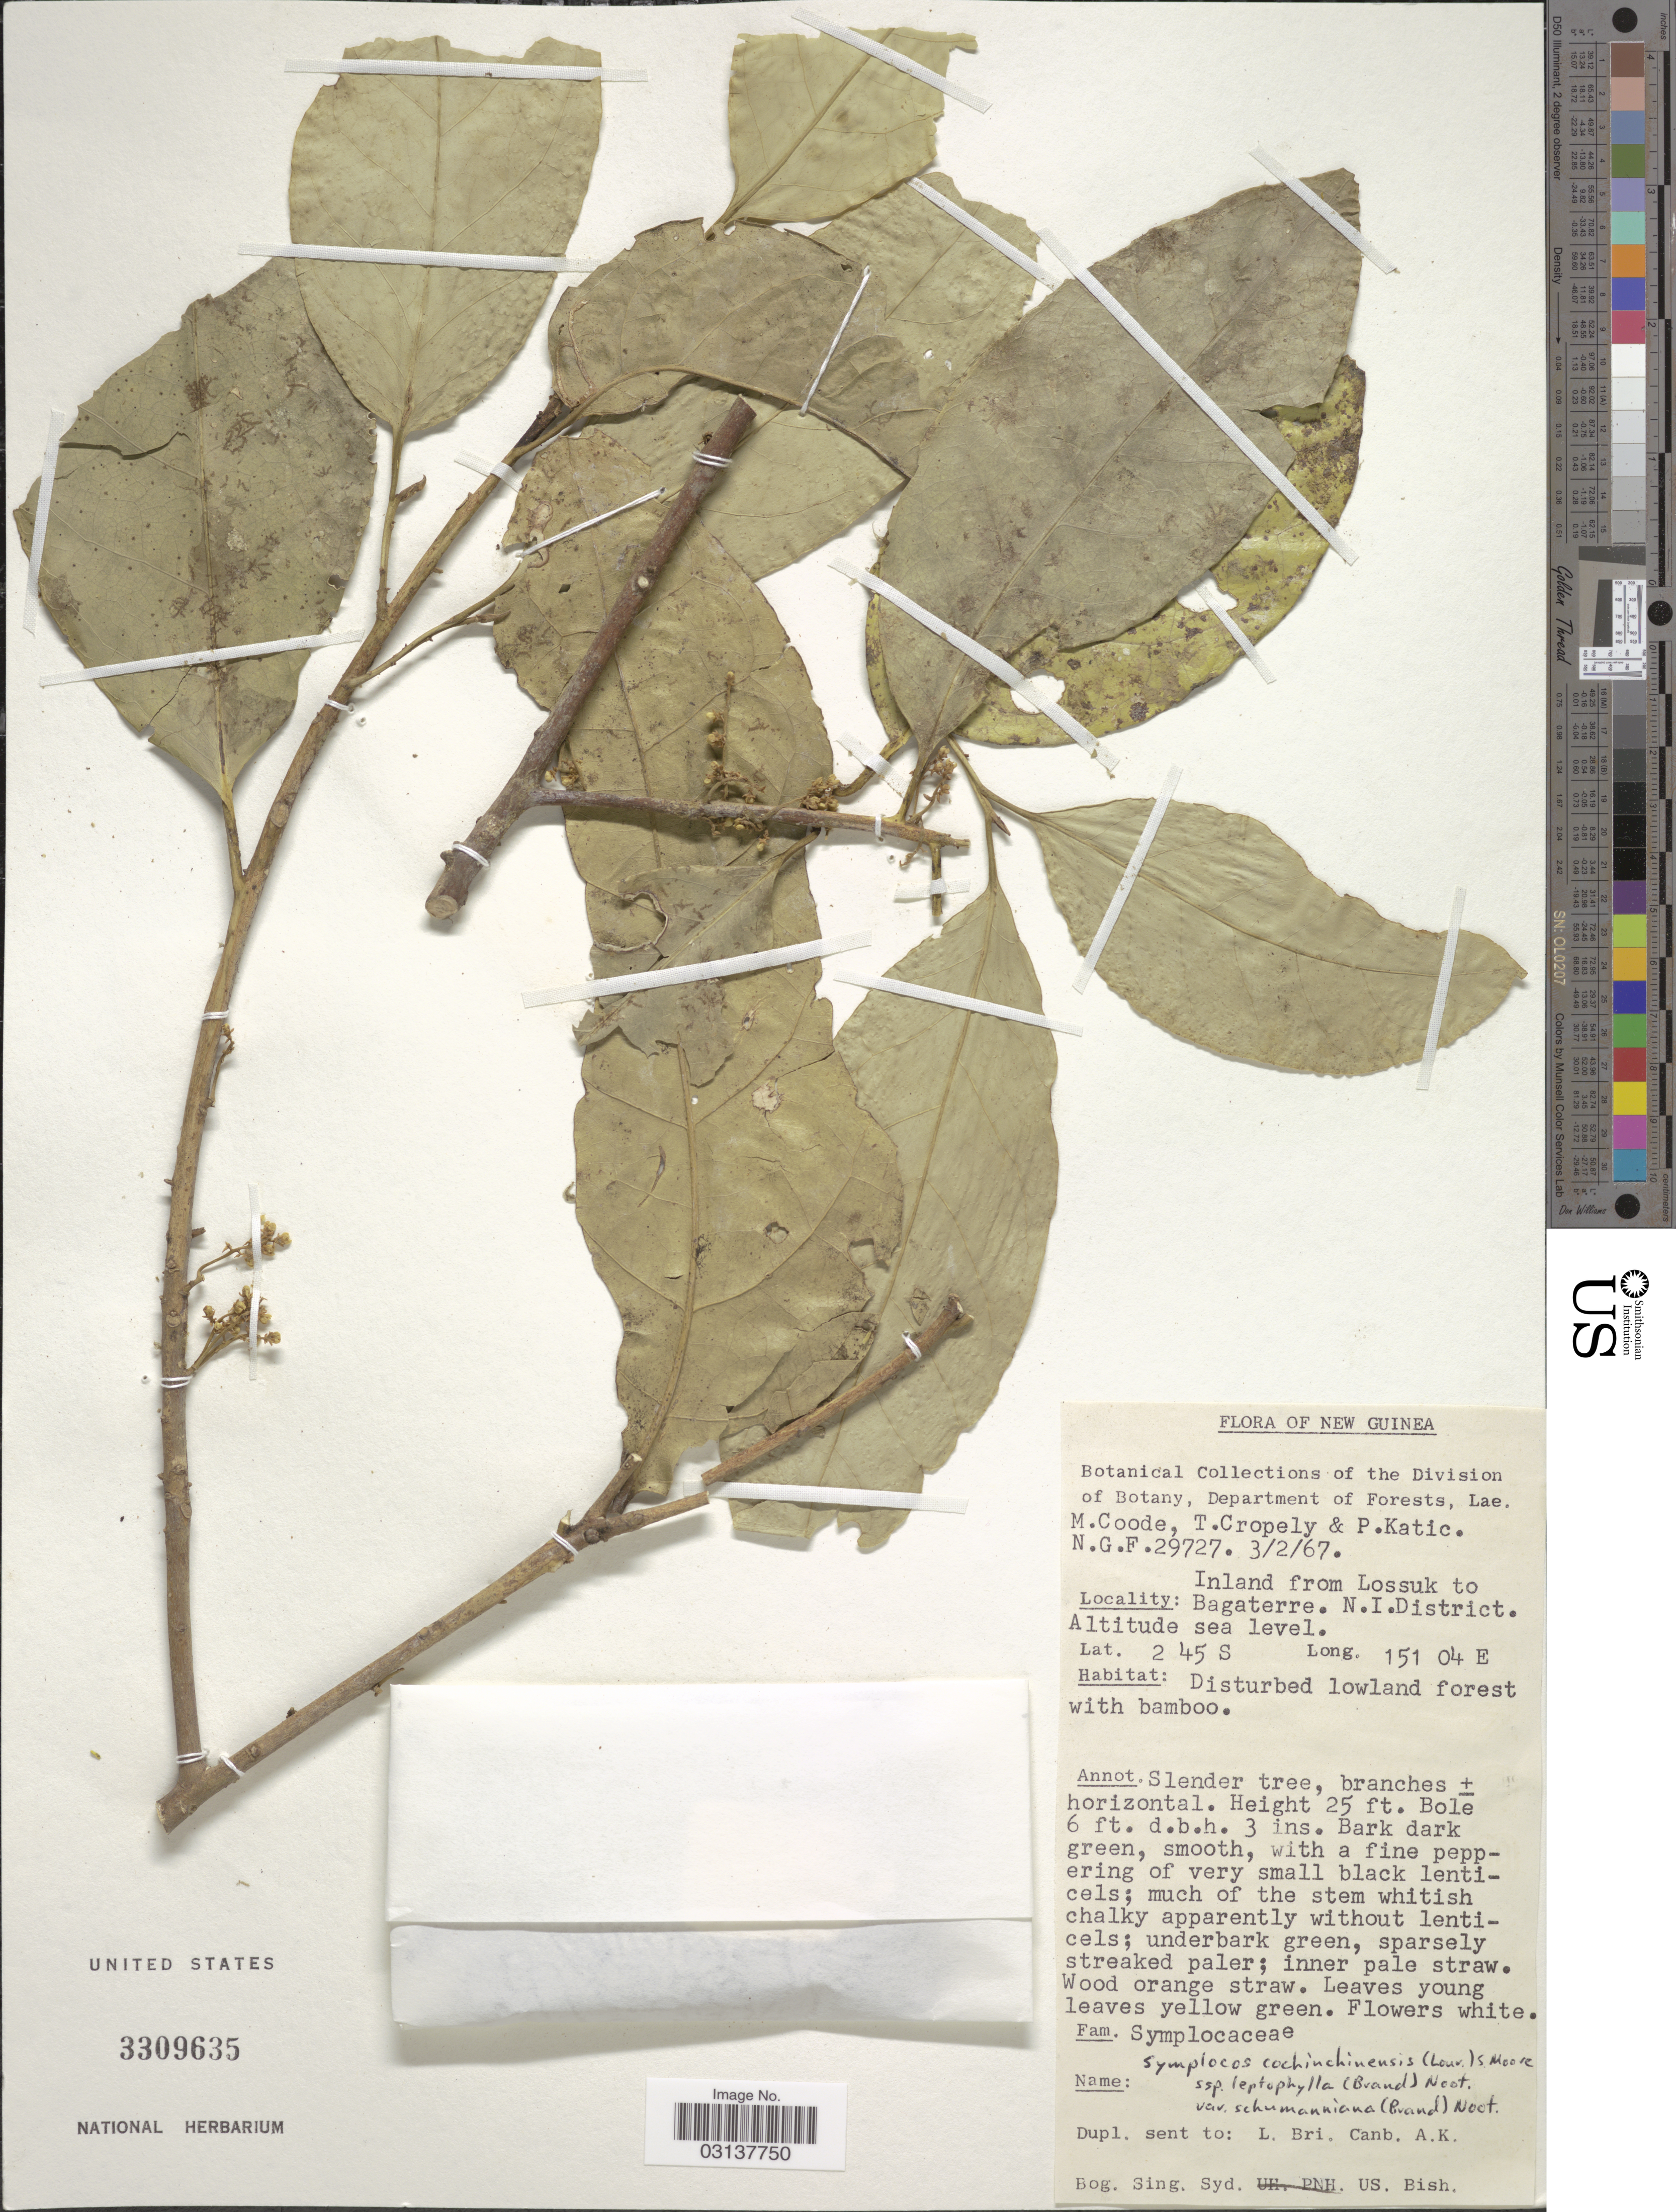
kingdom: Plantae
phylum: Tracheophyta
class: Magnoliopsida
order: Ericales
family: Symplocaceae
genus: Symplocos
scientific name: Symplocos cochinchinensis var. schumanniana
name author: (Brand) Noot.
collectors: M. Coode, T. Cropely & P. Katik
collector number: N.G.F. 29727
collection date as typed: Transcribed d/m/y: 3/2/67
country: Papua New Guinea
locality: New Guinea, Inland from Lossuk to Bagaterre, N.I. District.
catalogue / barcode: US 3309635